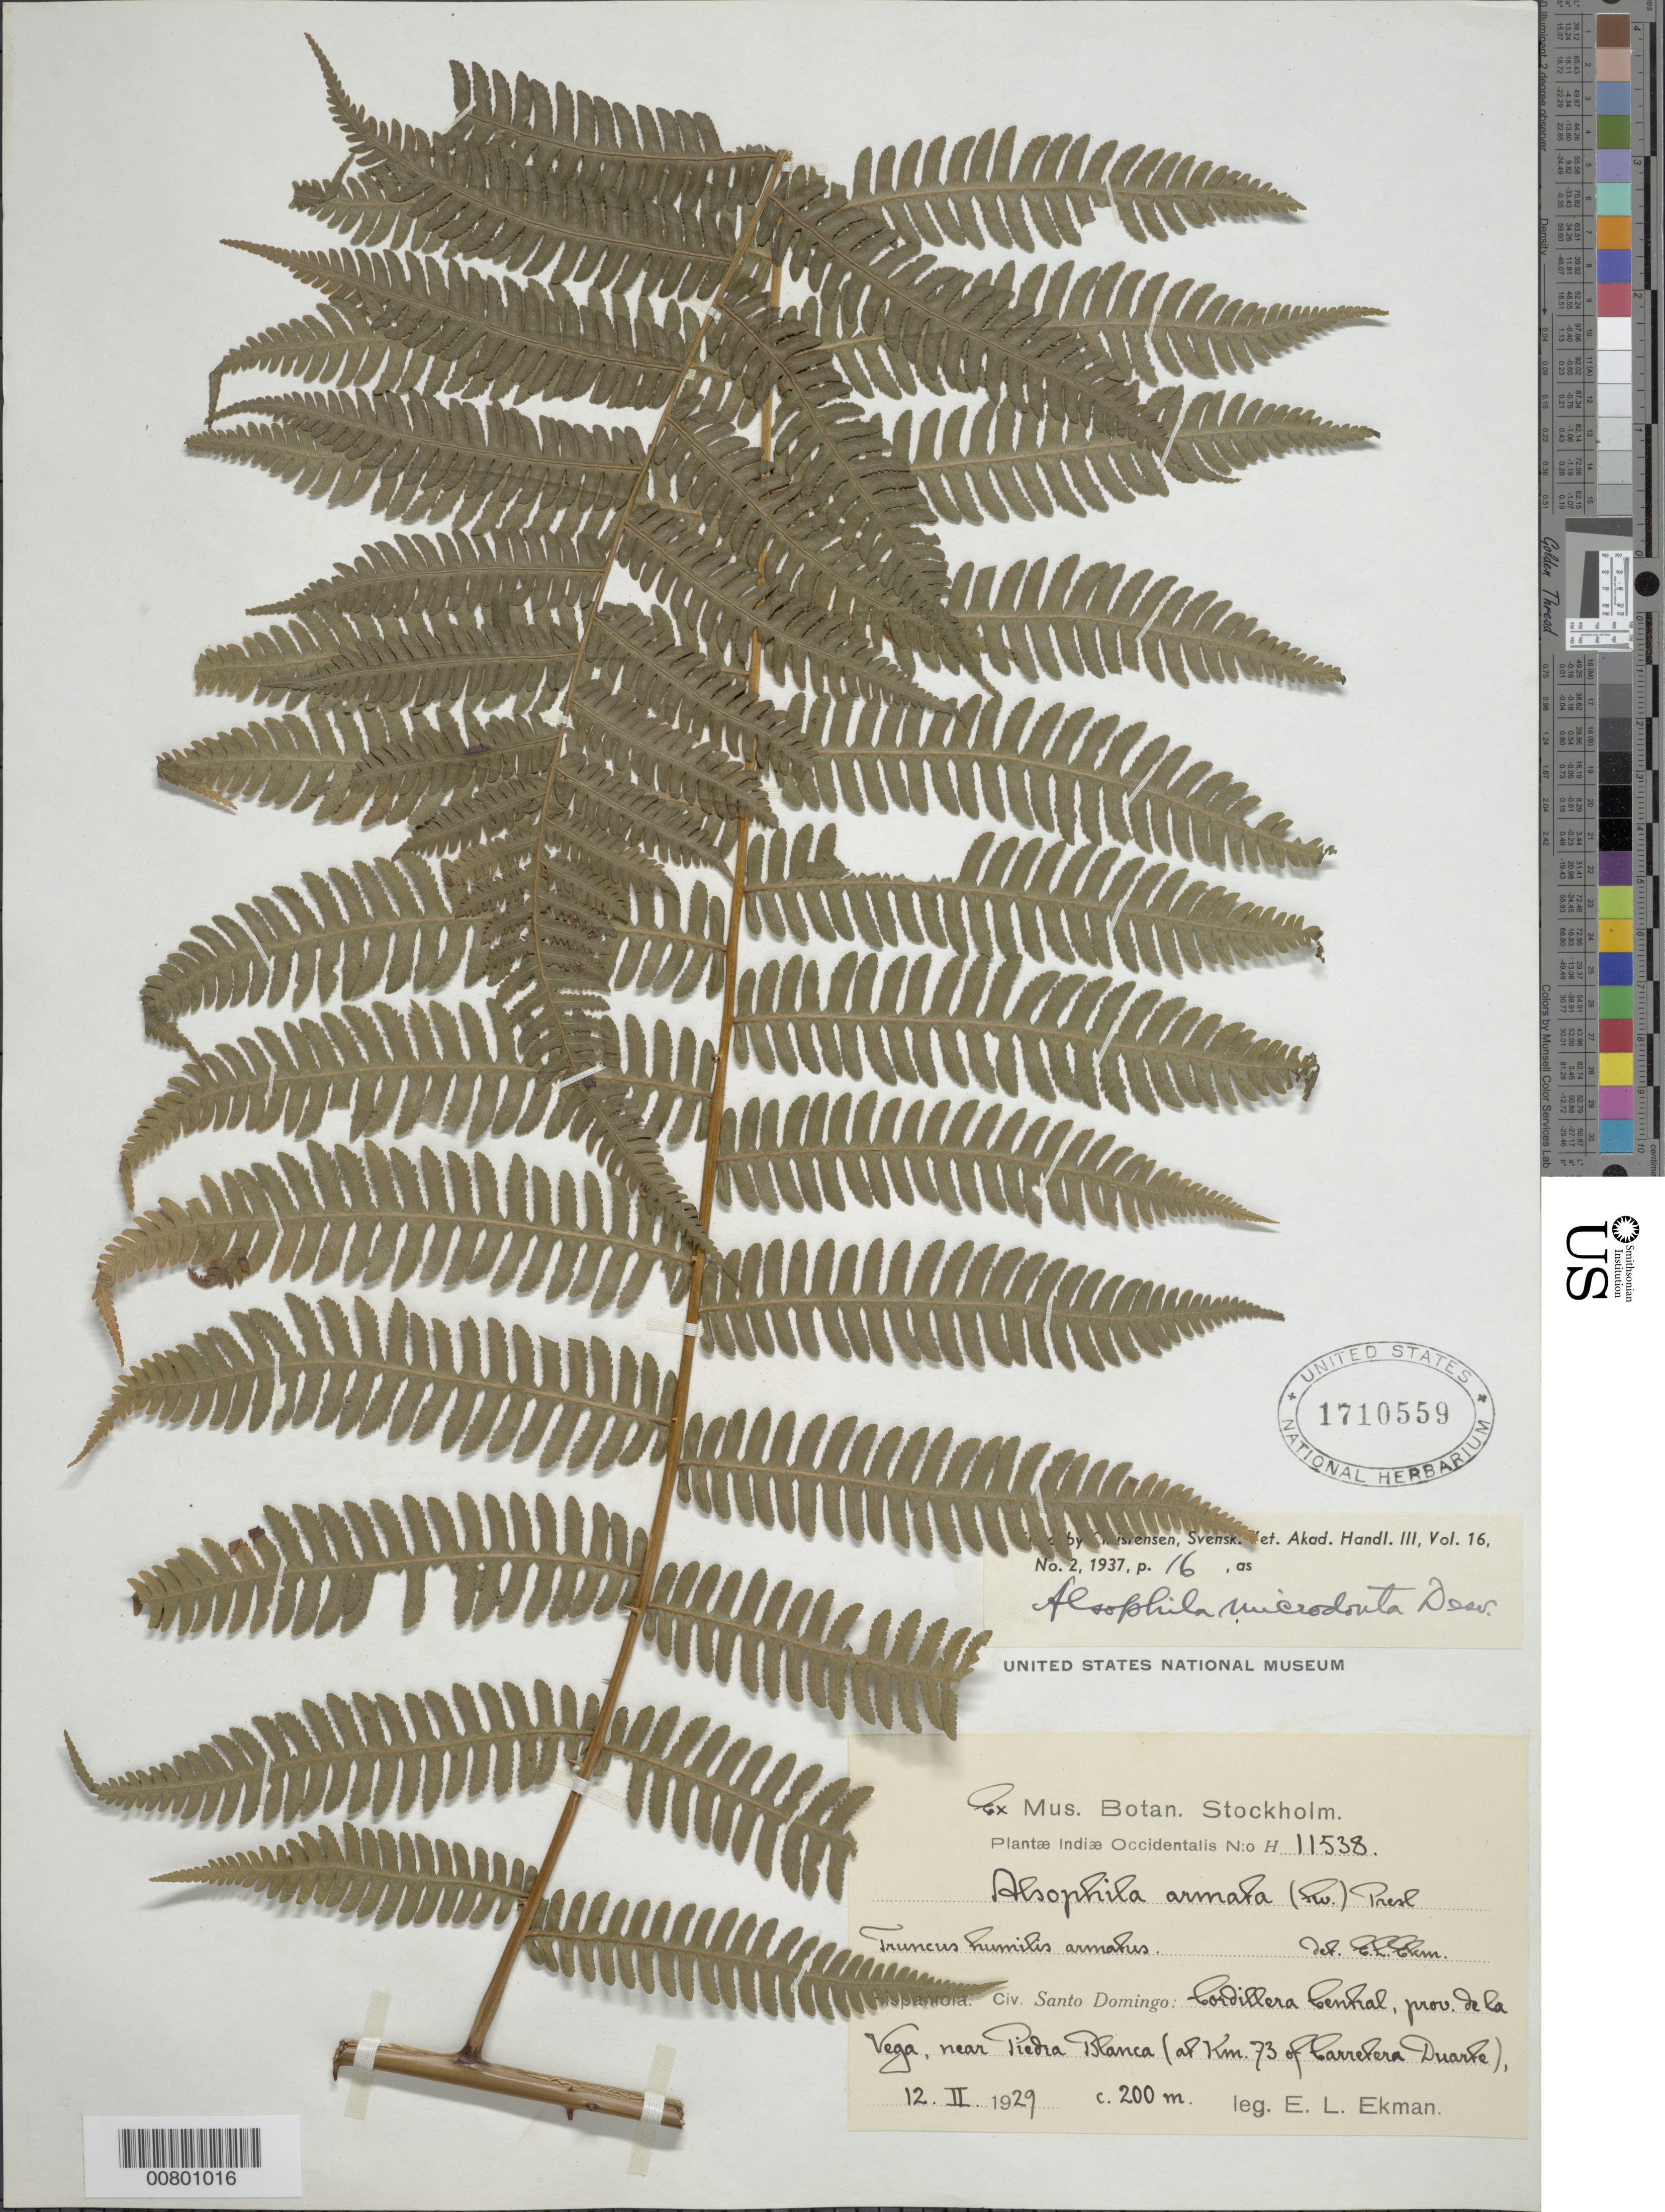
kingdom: Plantae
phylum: Tracheophyta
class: Polypodiopsida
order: Cyatheales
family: Cyatheaceae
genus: Cyathea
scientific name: Cyathea microdonta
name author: (Desv.) Domin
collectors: E. L. Ekman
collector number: H 11538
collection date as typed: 12 Feb 1929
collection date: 1929-02-12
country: Dominican Republic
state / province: La Vega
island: Hispaniola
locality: Cordillera Central, near Piedra Blanca, at km 73 of Carretera Duarte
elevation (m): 200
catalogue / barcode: US 1710559